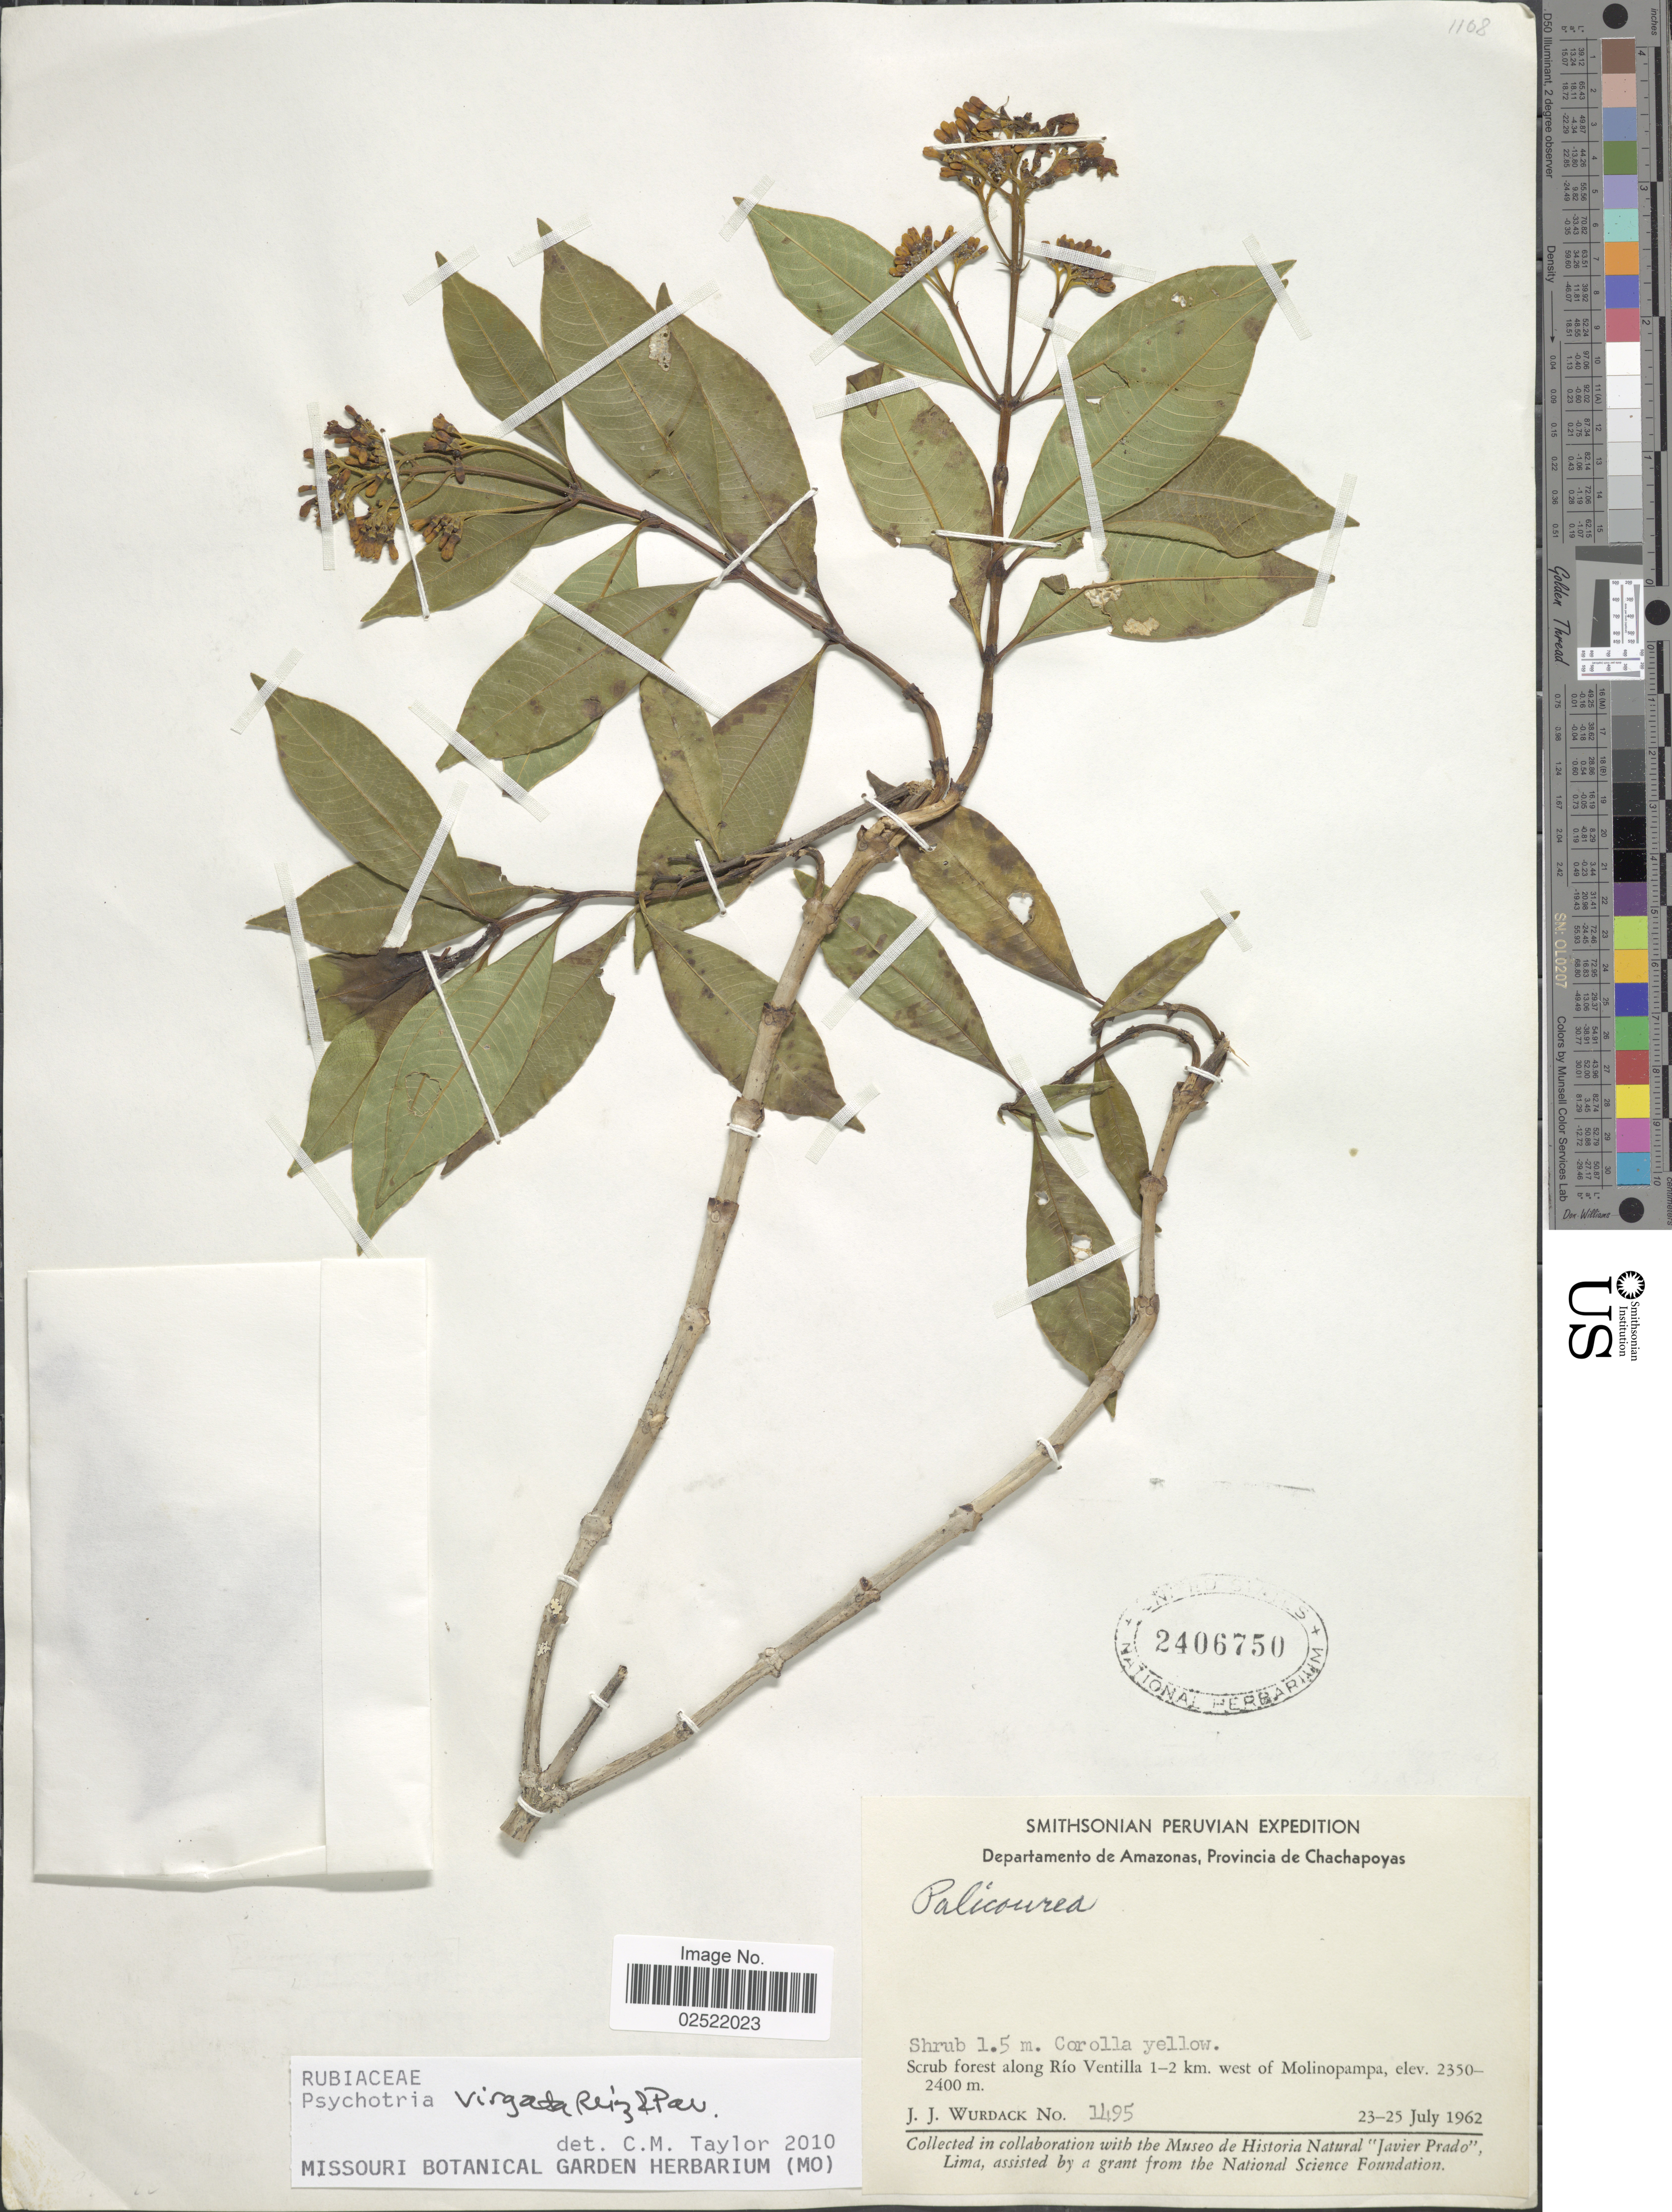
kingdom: Plantae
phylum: Tracheophyta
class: Magnoliopsida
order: Gentianales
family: Rubiaceae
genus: Psychotria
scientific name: Psychotria virgata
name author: Ruiz & Pav.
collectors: J. J. Wurdack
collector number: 1495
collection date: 1962-07-23/1962-07-25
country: Peru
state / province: Amazonas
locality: Departamento de Amazonas, Provincia de Chachapoyas. Scrub forest along Rio Ventilla 1-2 km. west of Molinopampa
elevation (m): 2350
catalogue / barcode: US 2406750